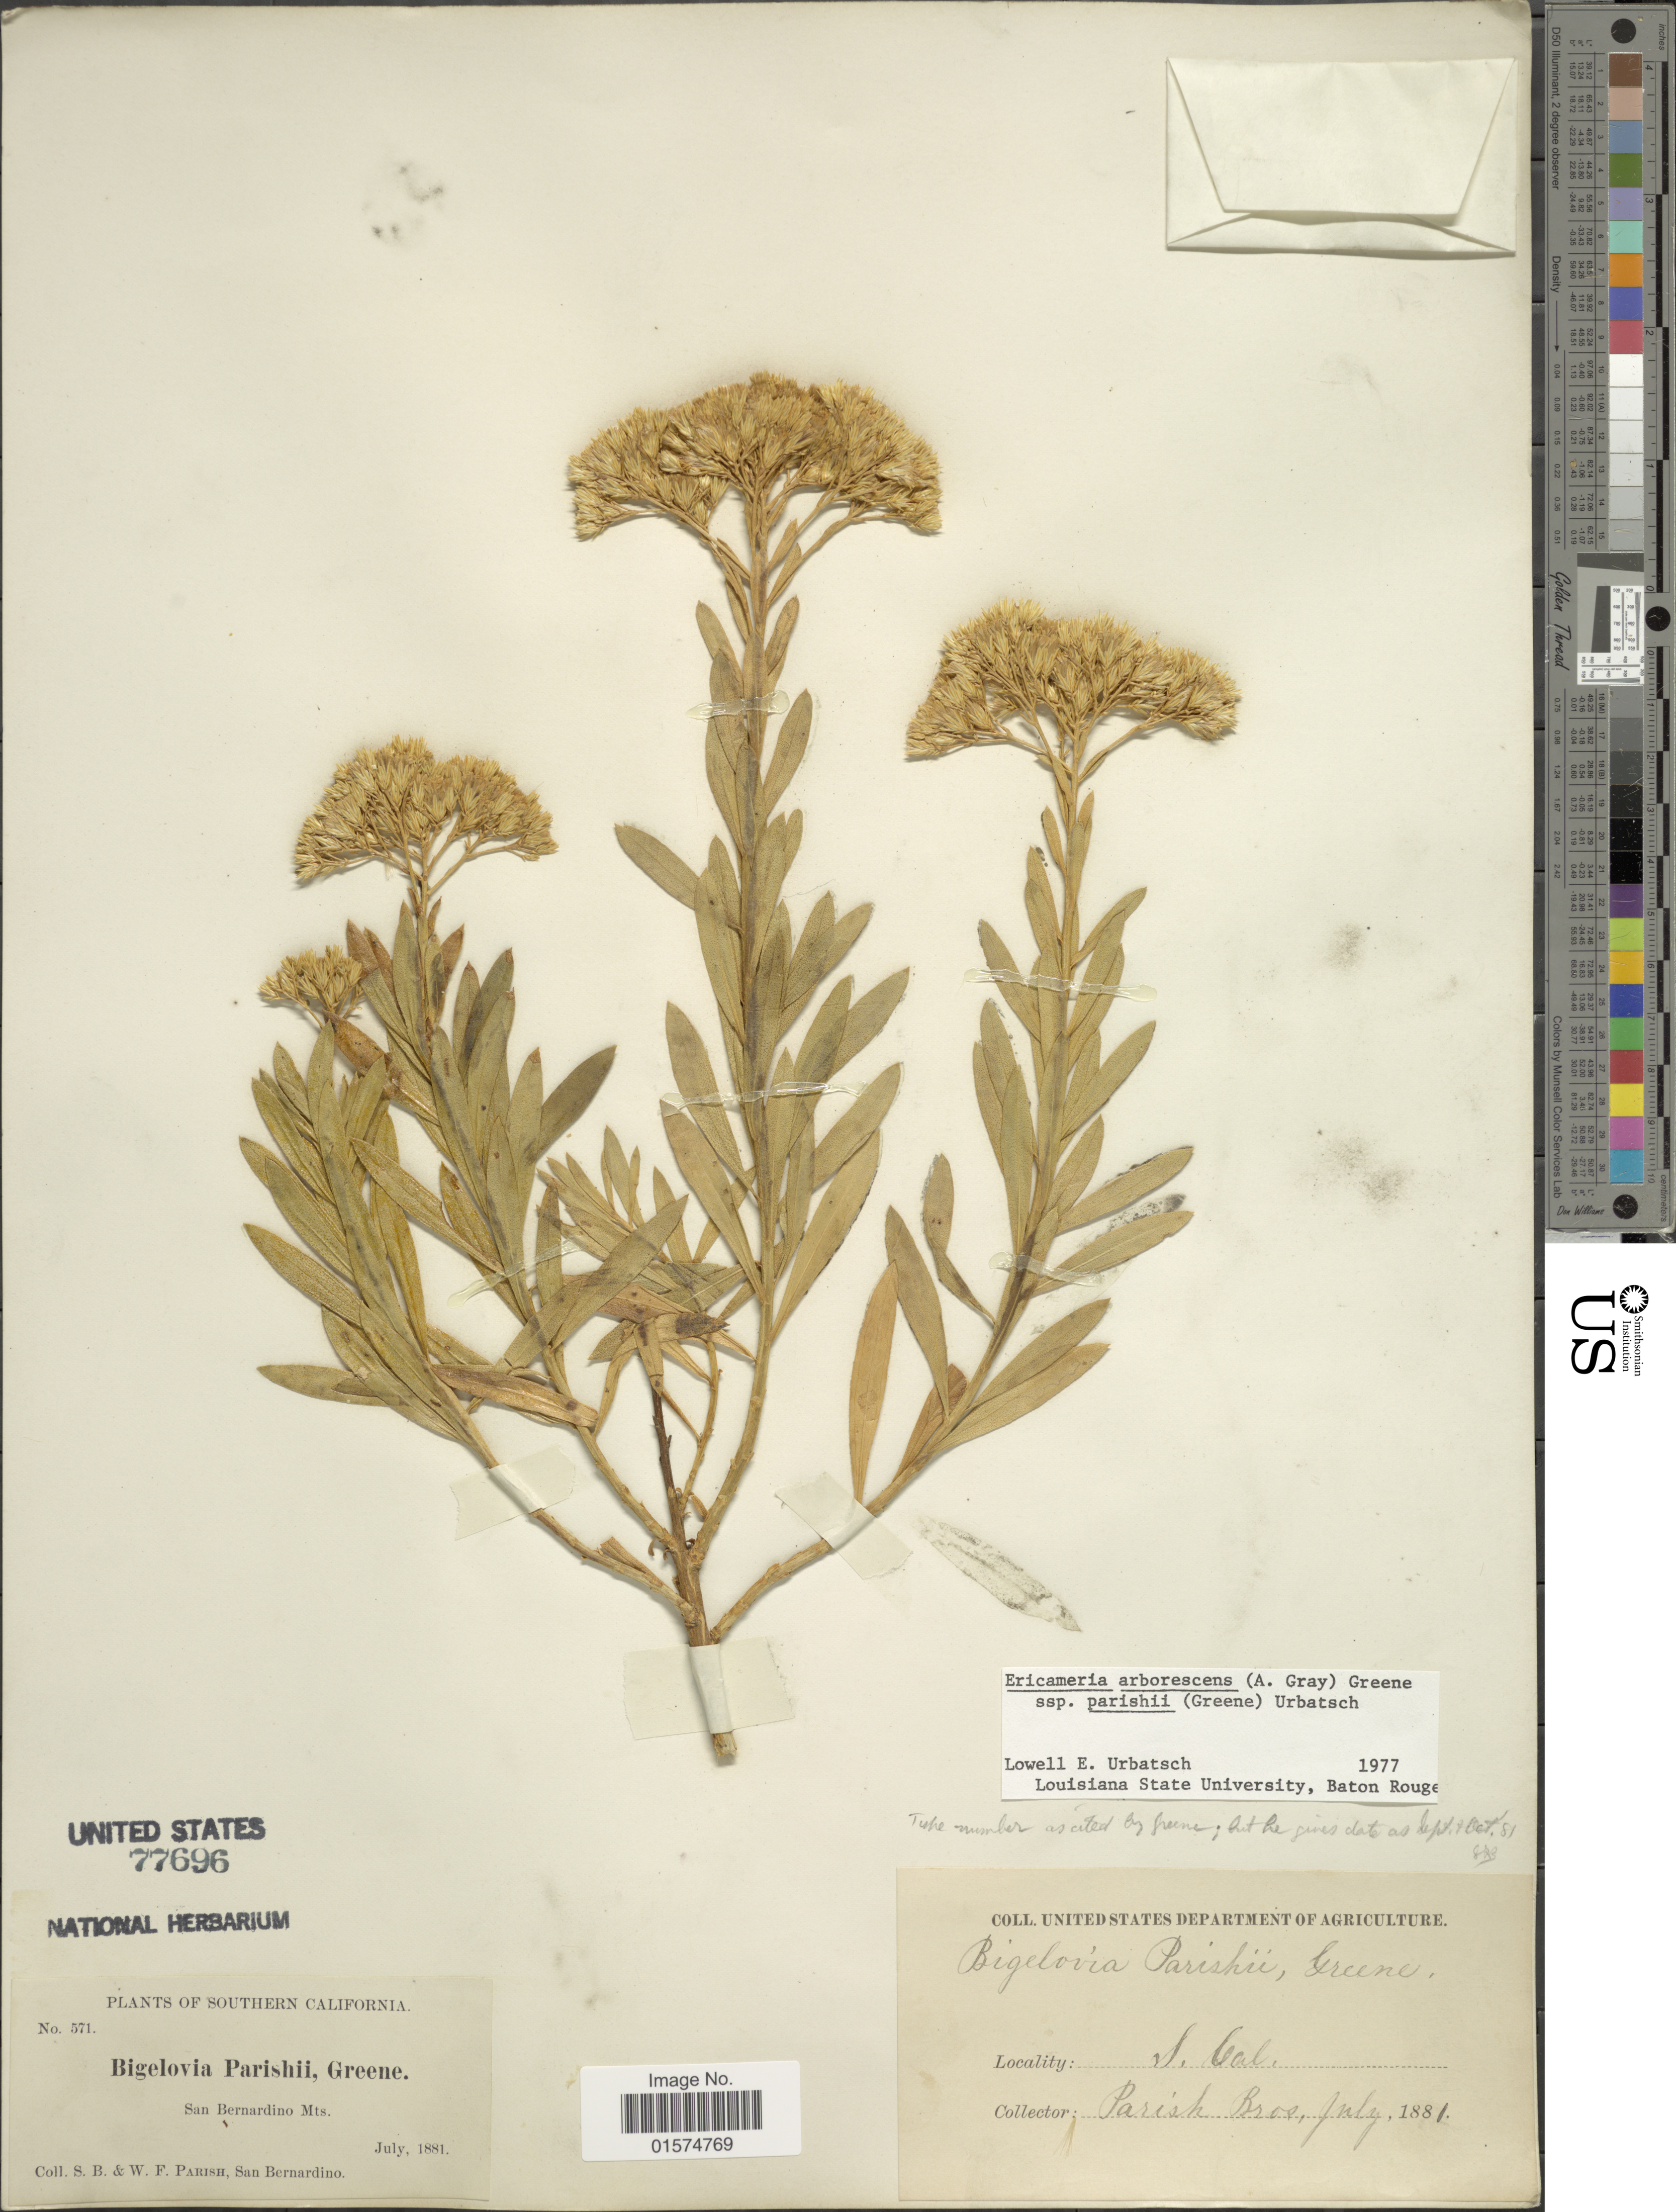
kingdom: Plantae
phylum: Tracheophyta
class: Magnoliopsida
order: Asterales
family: Asteraceae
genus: Ericameria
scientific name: Ericameria arborescens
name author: (A. Gray) Greene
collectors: S. B. Parish & W. F. Parish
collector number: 571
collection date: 1881-07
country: United States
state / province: California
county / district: San Bernardino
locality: Southern California. San Bernardino Mts.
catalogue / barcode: US 77696